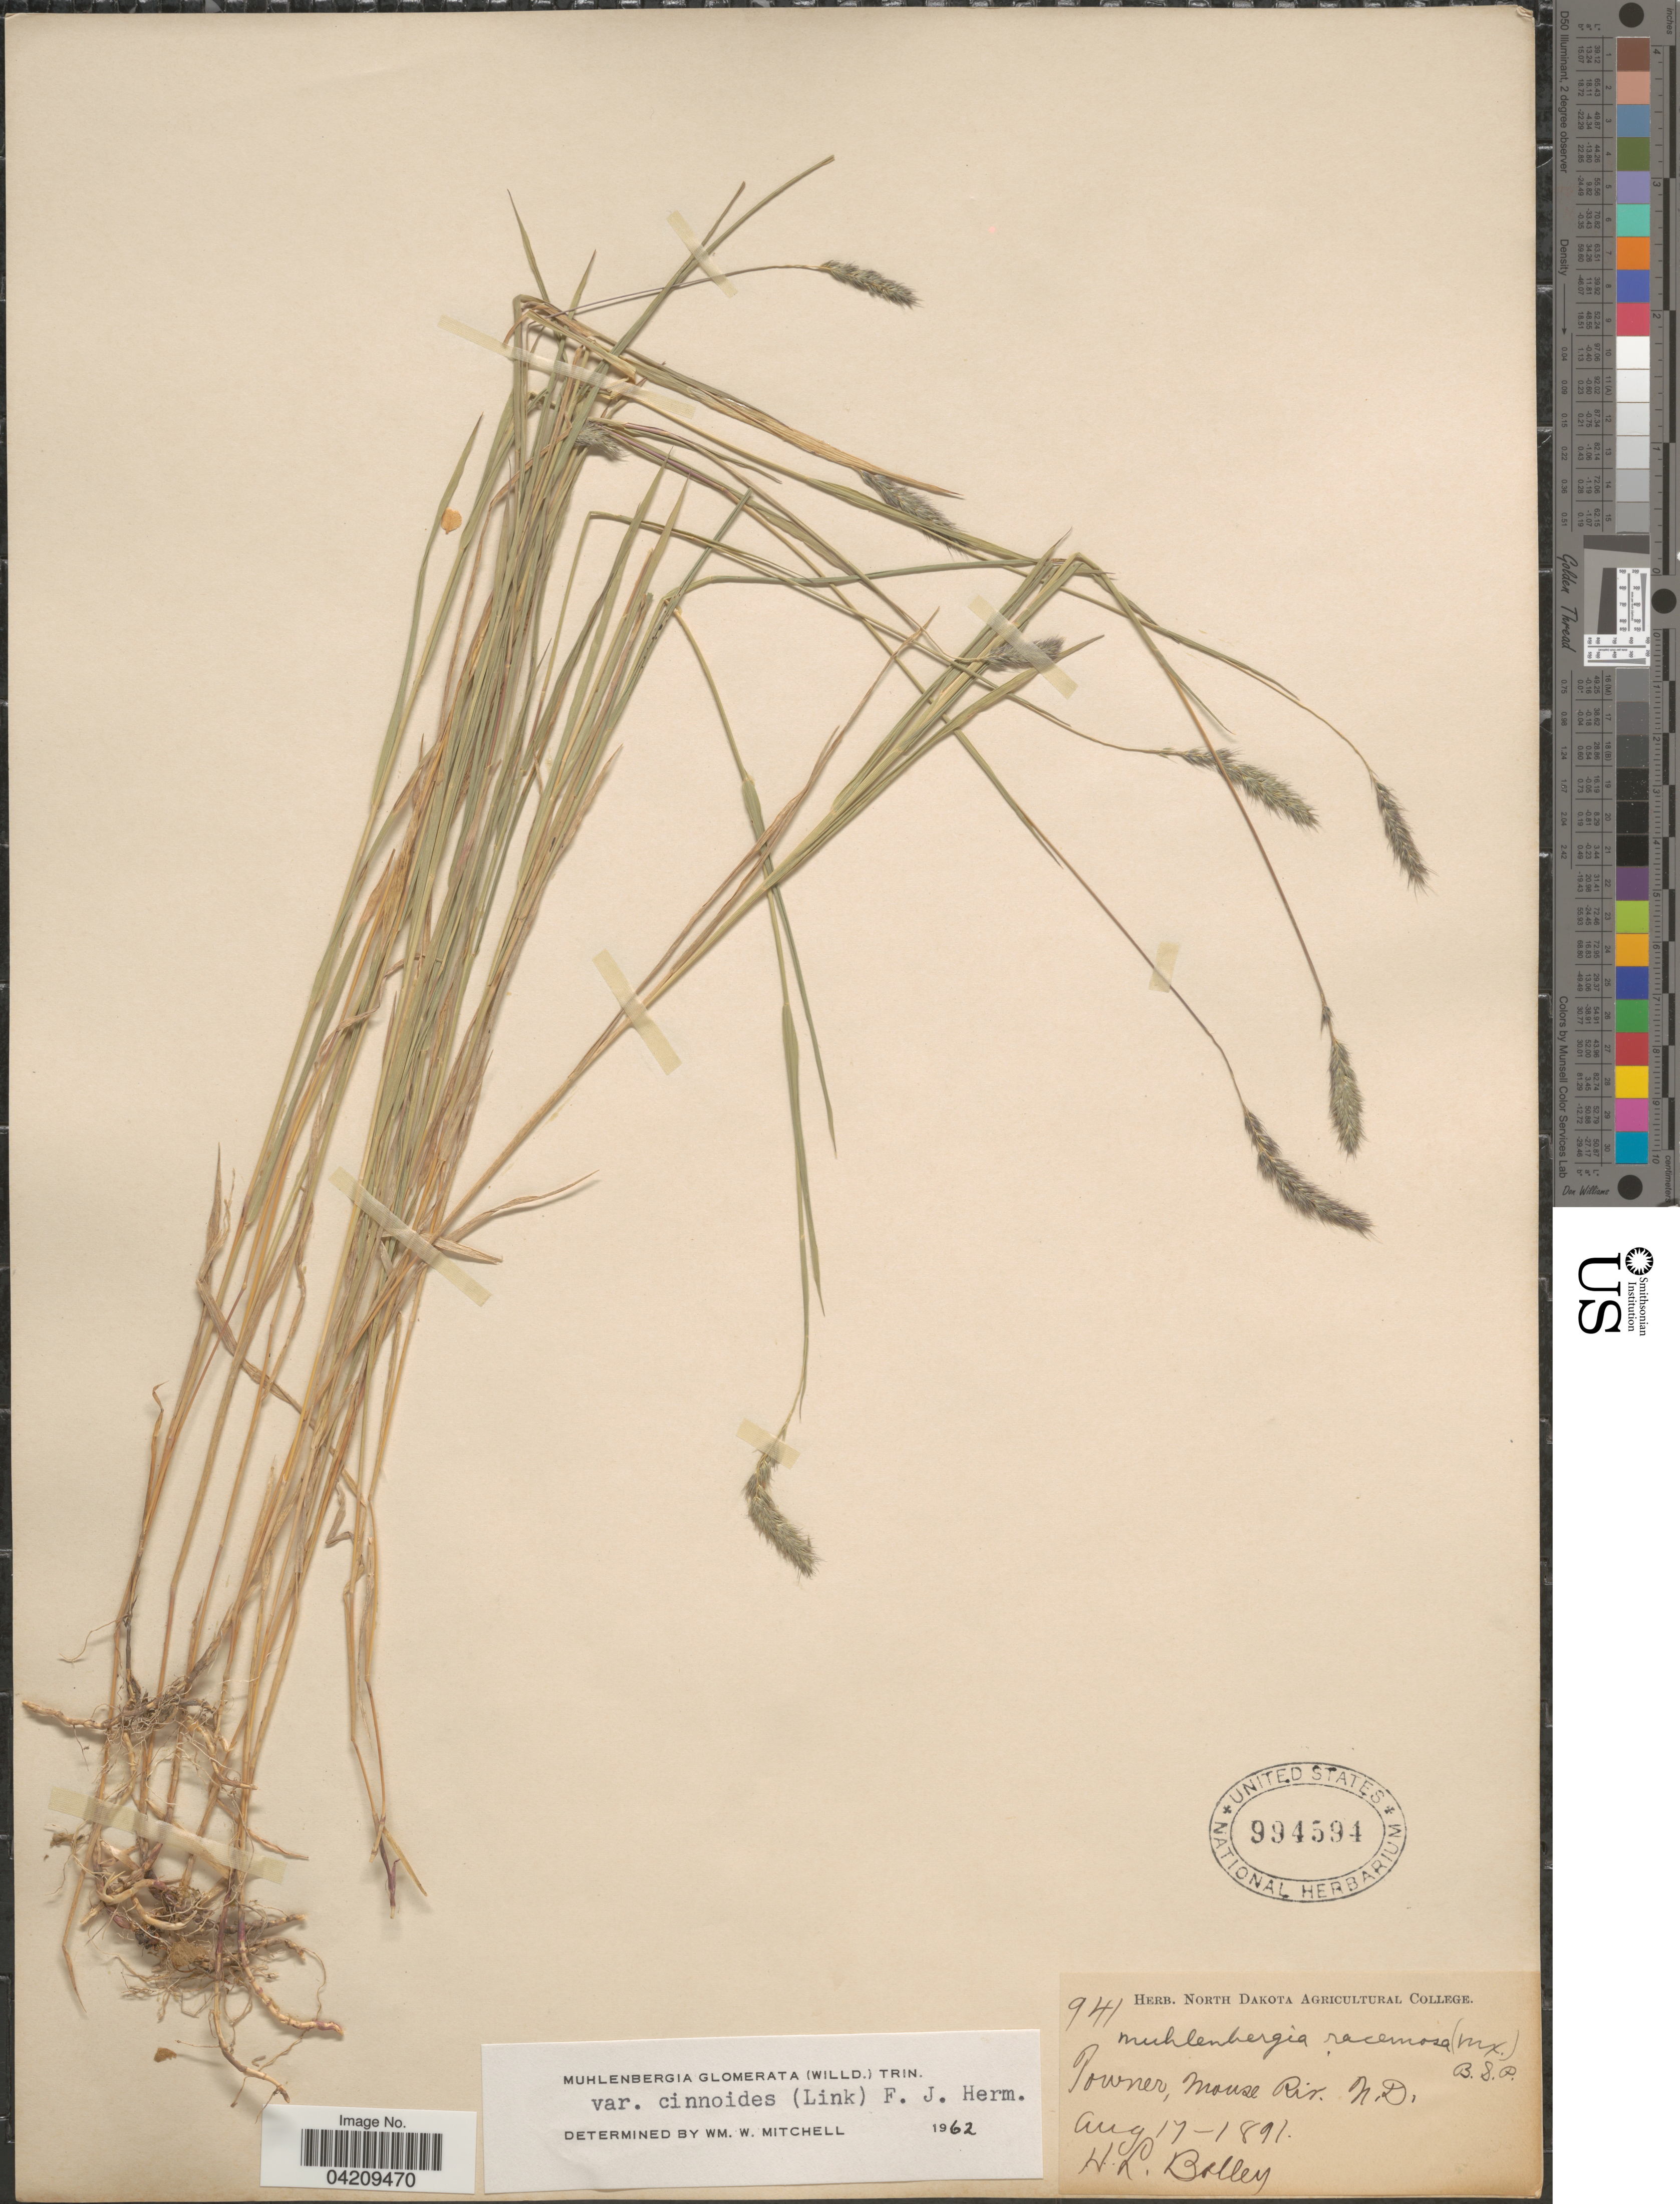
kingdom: Plantae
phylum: Tracheophyta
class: Liliopsida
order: Poales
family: Poaceae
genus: Muhlenbergia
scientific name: Muhlenbergia glomerata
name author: (Willd.) Trin.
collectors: H. Bolley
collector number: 941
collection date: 1891-08-17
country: United States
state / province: North Dakota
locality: Towner, Mouse Riv.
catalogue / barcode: US 994594